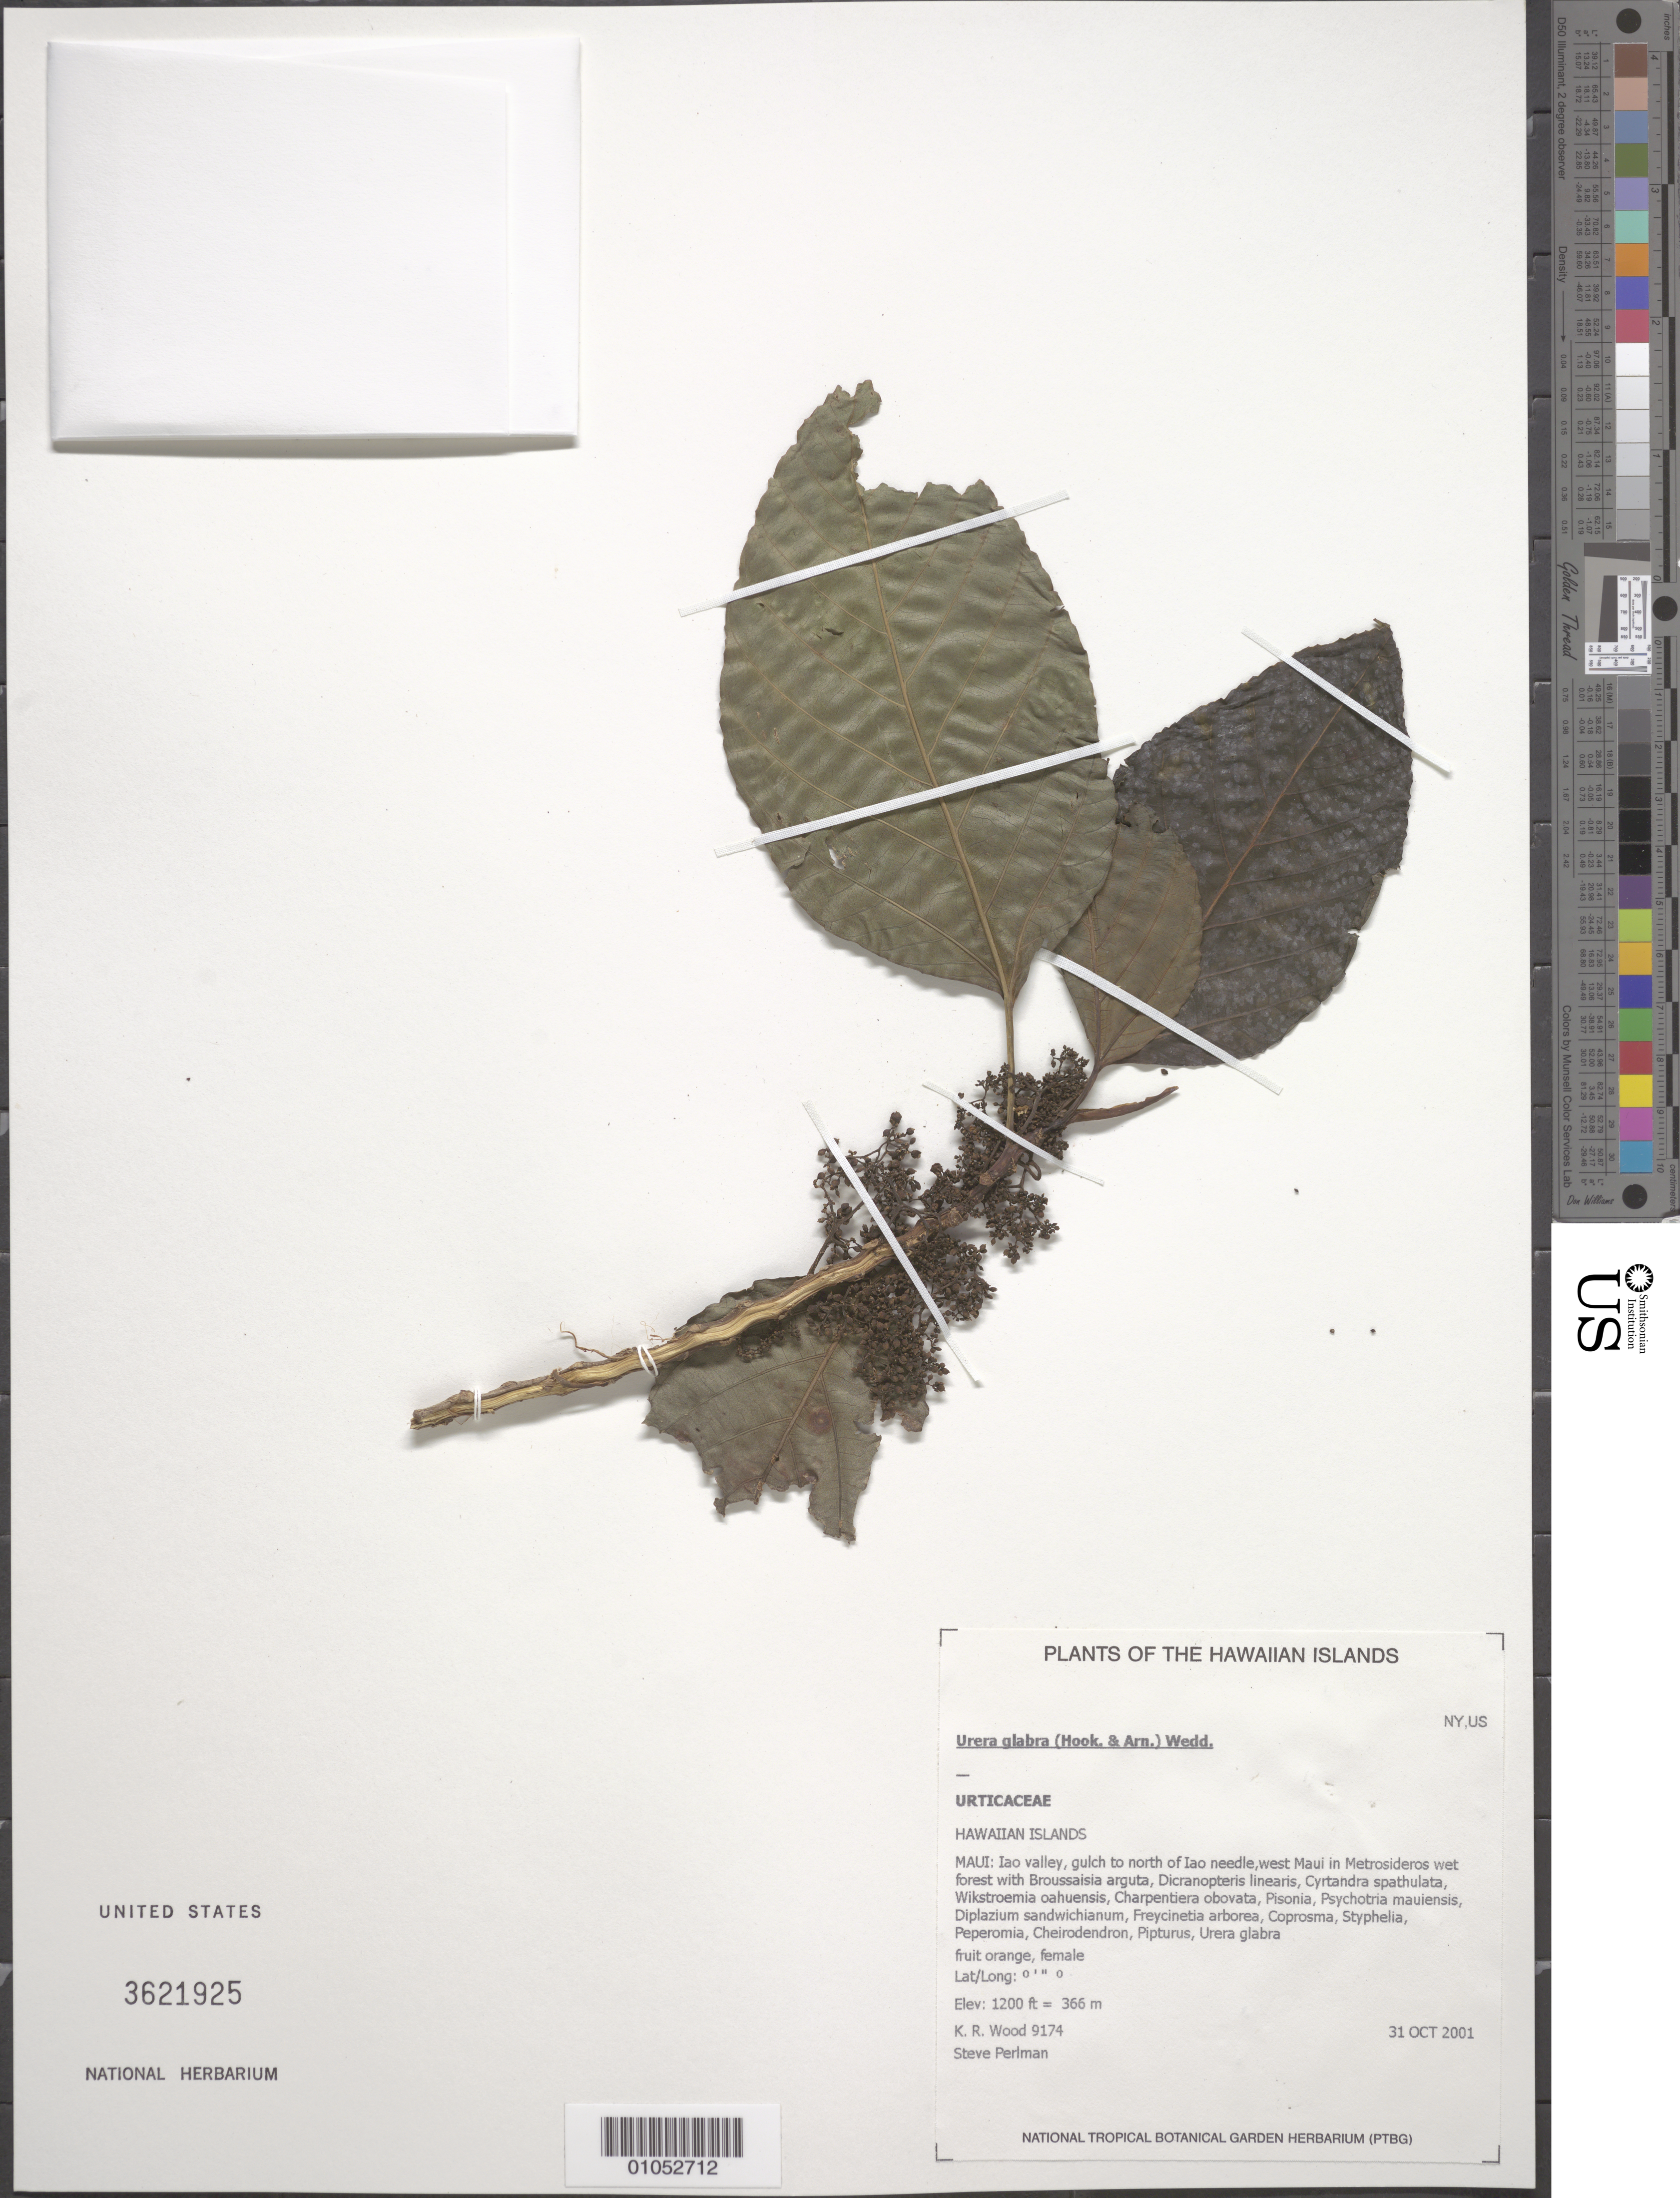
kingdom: Plantae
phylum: Tracheophyta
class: Magnoliopsida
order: Rosales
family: Urticaceae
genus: Touchardia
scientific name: Touchardia oahuensis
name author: T. Wells & A. K. Monro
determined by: Wagner, W. L., (BOT), Smithsonian Institution - National Museum of Natural History (UNITED STATES)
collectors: K. R. Wood & S. P. Perlman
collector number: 9174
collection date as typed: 31 Oct 2001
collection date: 2001-10-31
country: United States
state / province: Hawaii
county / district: Maui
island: Maui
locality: Iao valley, gulch to north of Iao needle, west Maui.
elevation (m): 366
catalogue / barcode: US 362195